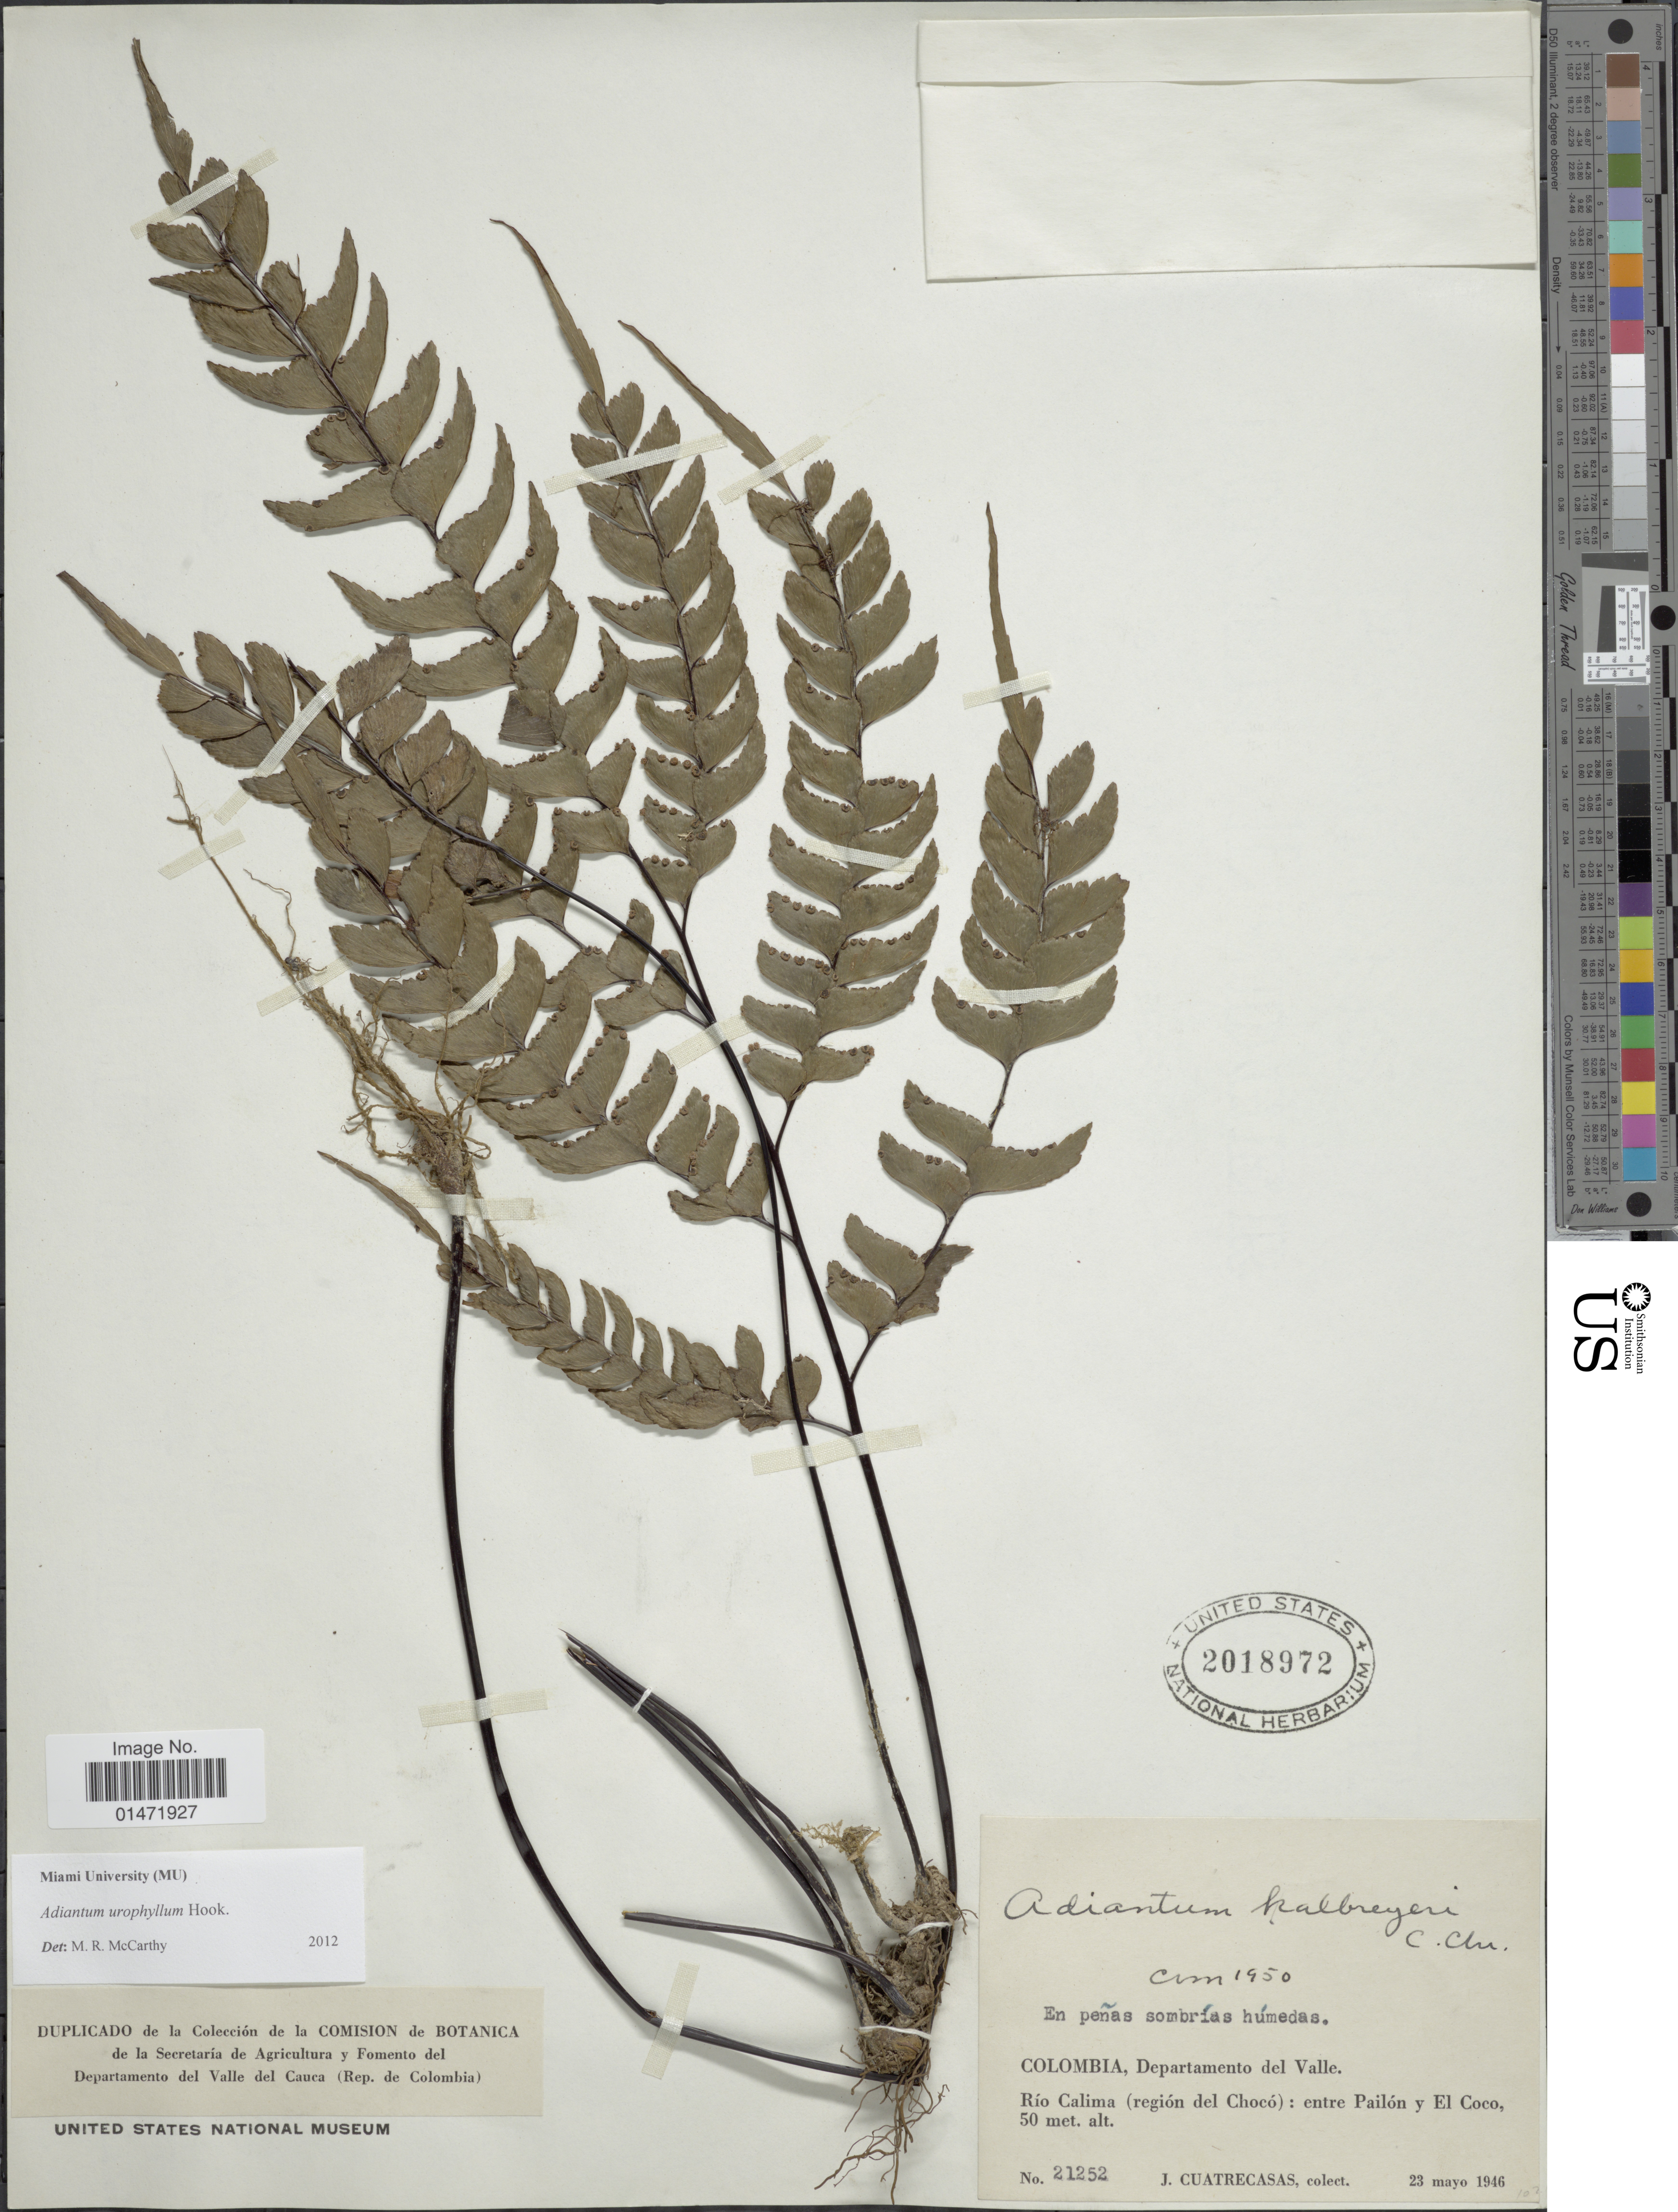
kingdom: Plantae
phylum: Tracheophyta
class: Polypodiopsida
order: Polypodiales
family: Pteridaceae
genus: Adiantum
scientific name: Adiantum urophyllum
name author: Hook.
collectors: J. Cuatrecasas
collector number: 21252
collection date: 1946-05-23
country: Colombia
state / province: Valle del Cauca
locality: Departamento del Valle. Río Calima (región del Chocó): entre Pailón y El Coco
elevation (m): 50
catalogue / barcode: US 2018972